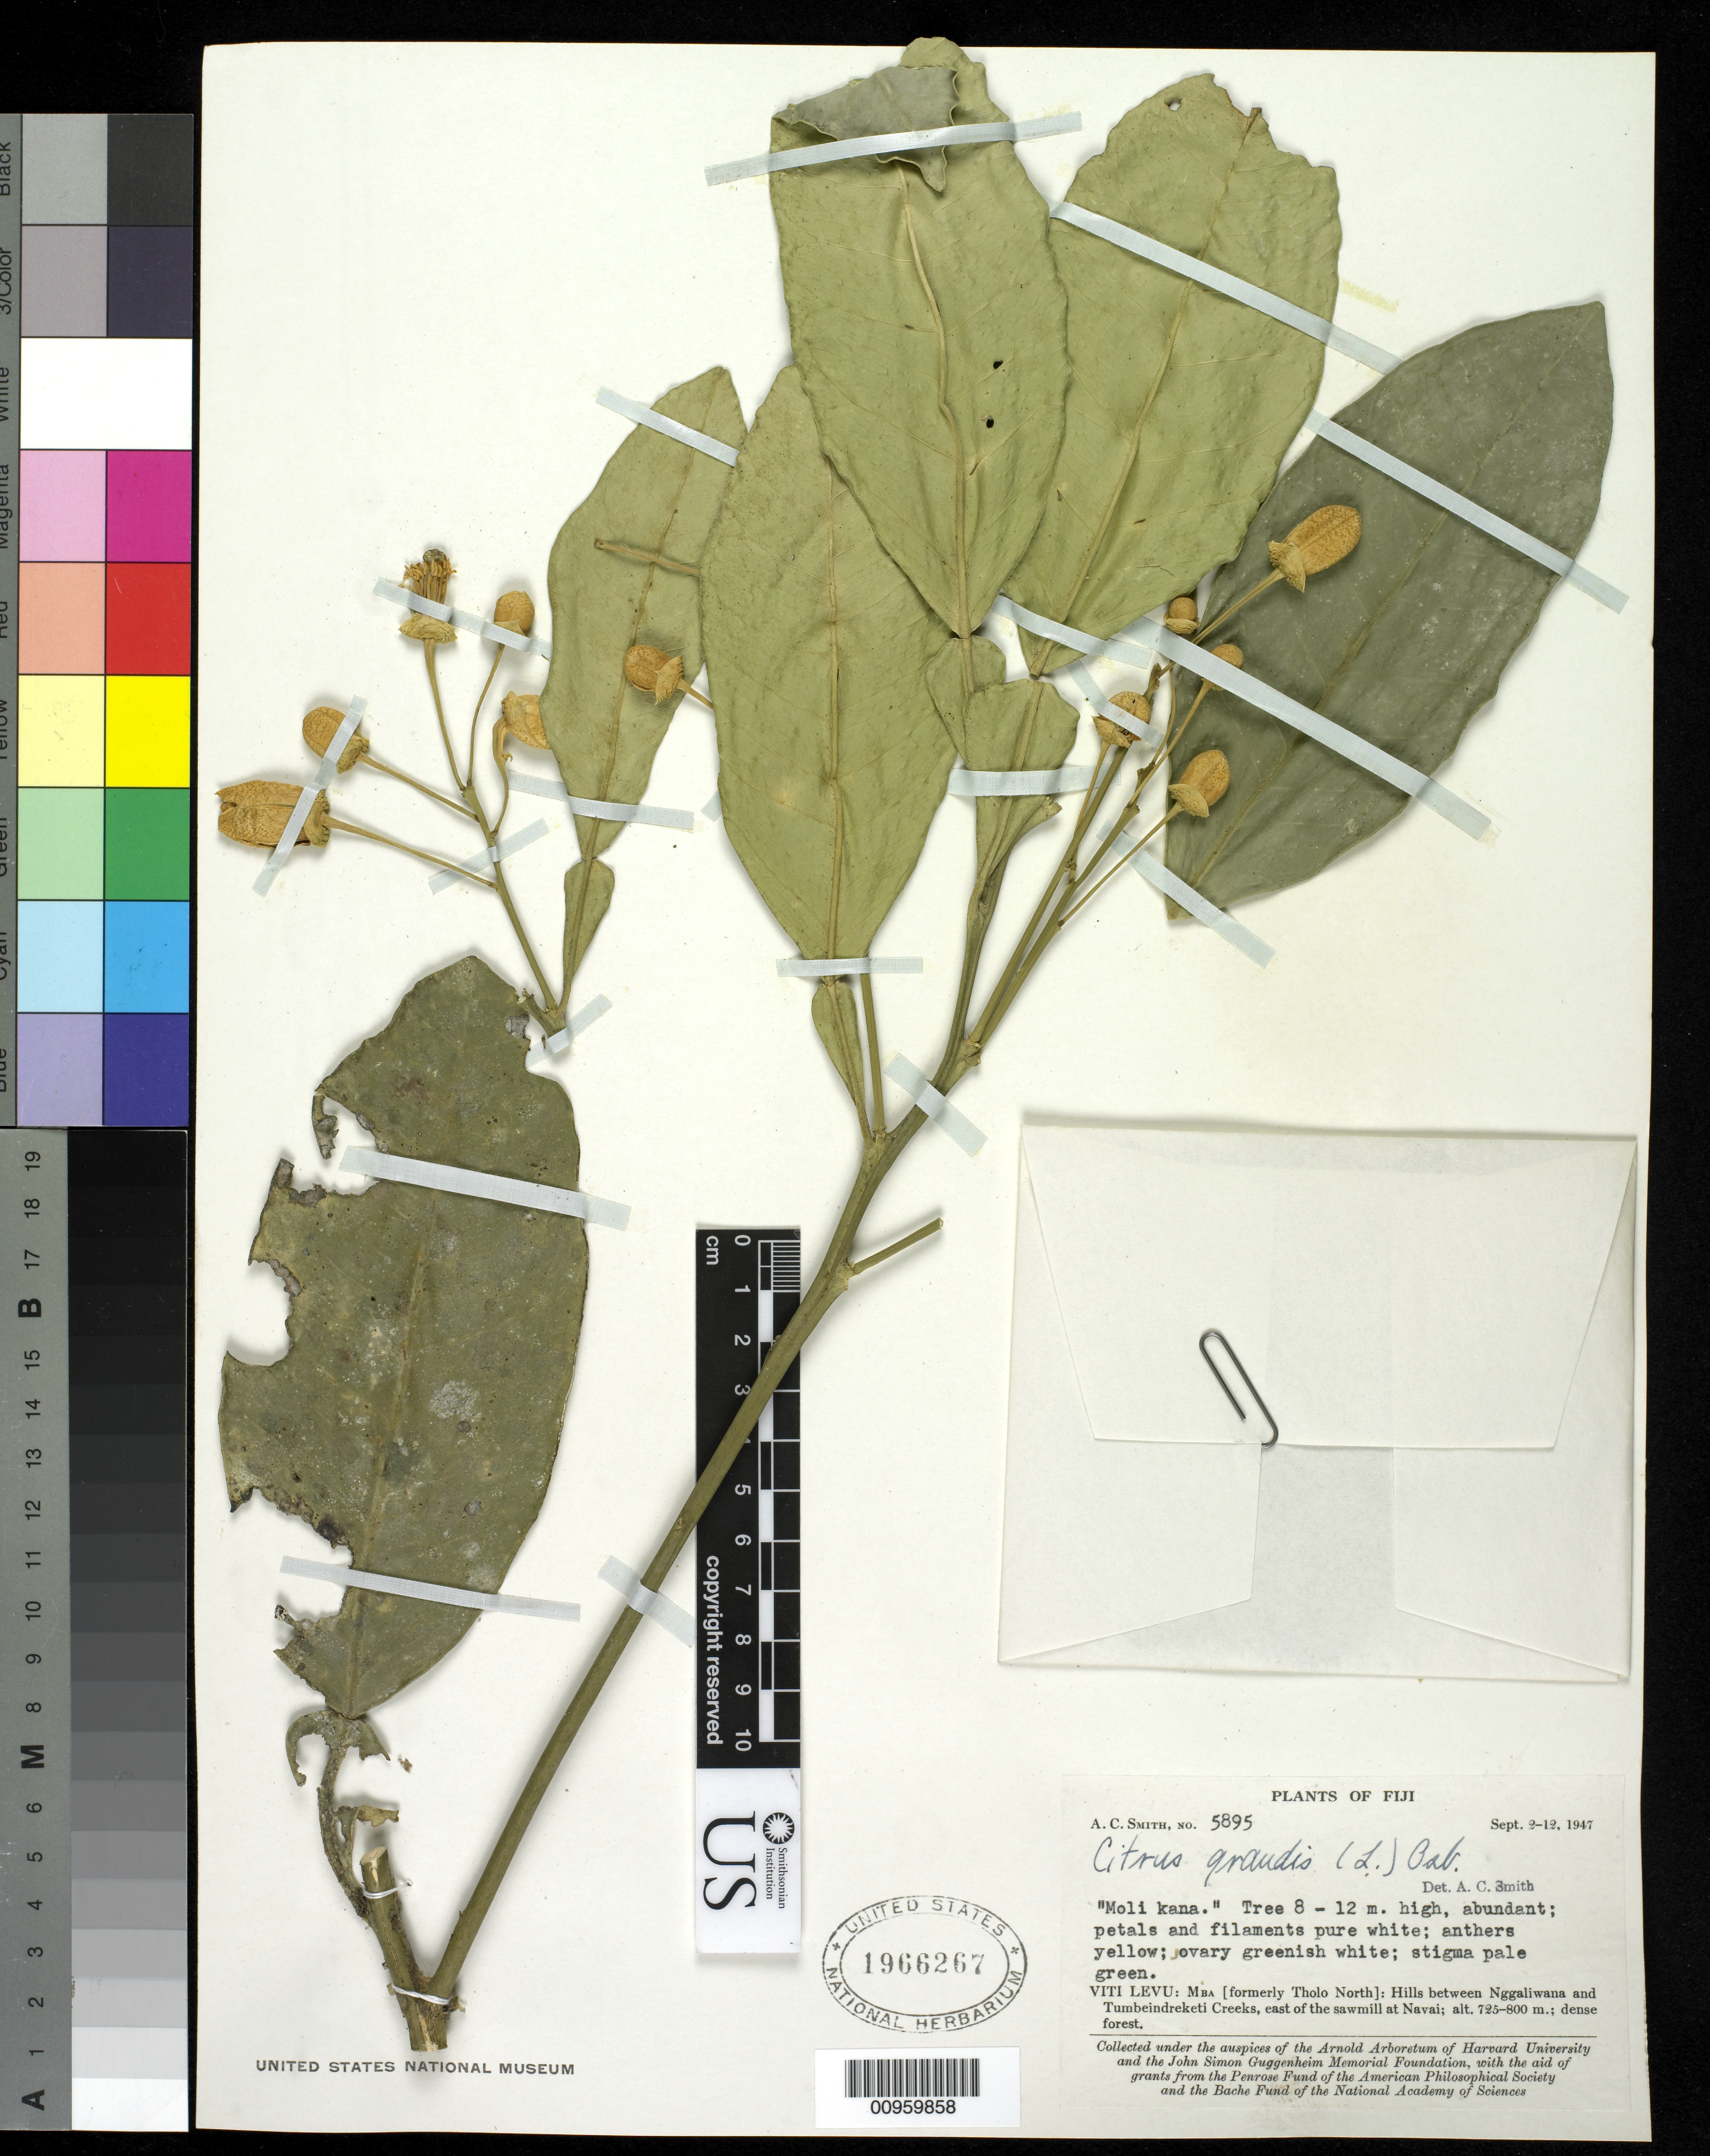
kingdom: Plantae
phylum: Tracheophyta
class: Magnoliopsida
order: Sapindales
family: Rutaceae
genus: Citrus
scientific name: Citrus grandis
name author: (L.) Osbeck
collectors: C. A. Smith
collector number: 5895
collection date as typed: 02 Sep 1947 to 12 Sep 1947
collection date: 1947-09-02/1947-09-12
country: Fiji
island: Viti Levu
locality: MBA (formerly Tholo N): hills between Nggaliwana and Tumbeindreketi Creeks, near Navai.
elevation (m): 725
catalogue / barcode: US 1966267